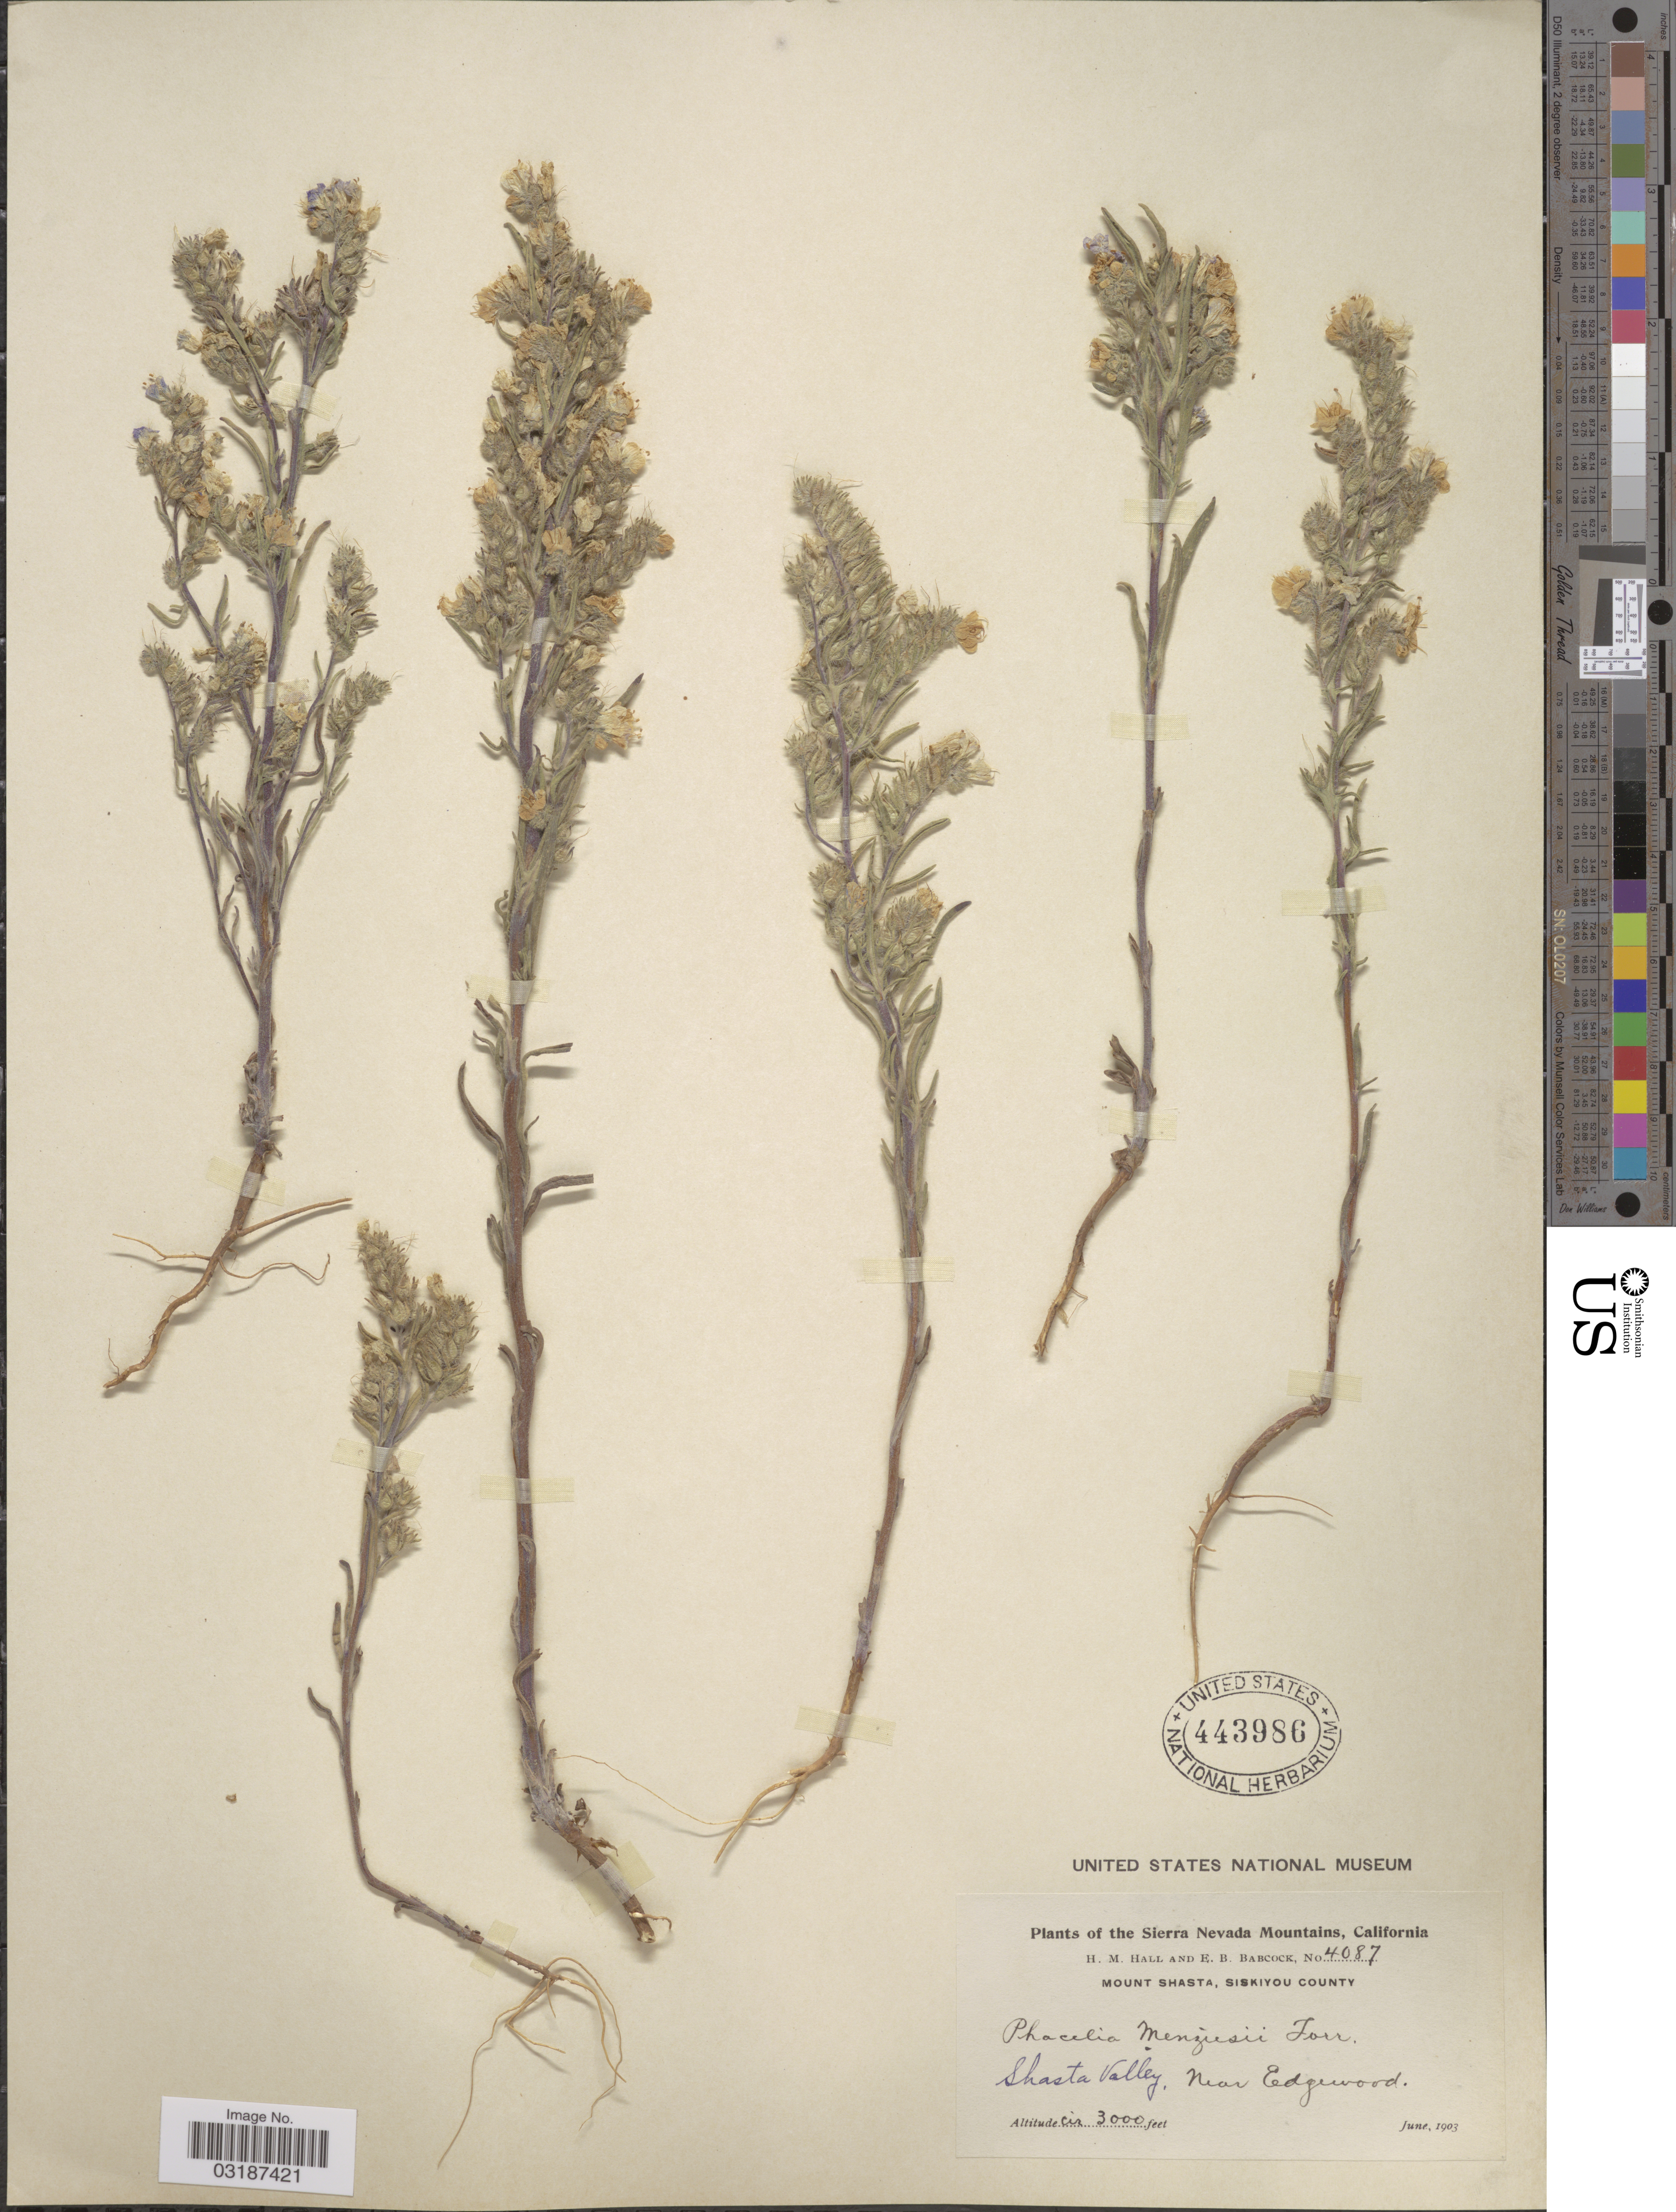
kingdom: Plantae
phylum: Tracheophyta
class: Magnoliopsida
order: Boraginales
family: Hydrophyllaceae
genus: Phacelia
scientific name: Phacelia linearis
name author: (Pursh) Holz.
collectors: H. M. Hall & E. B. Babcock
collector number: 4087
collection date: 1903-06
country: United States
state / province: California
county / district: Siskiyou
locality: The Sierra Nevada Mountains. Mount Shasta, Siskiyou County. Shasta Valley. Near Edgewood.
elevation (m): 914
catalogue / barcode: US 443986